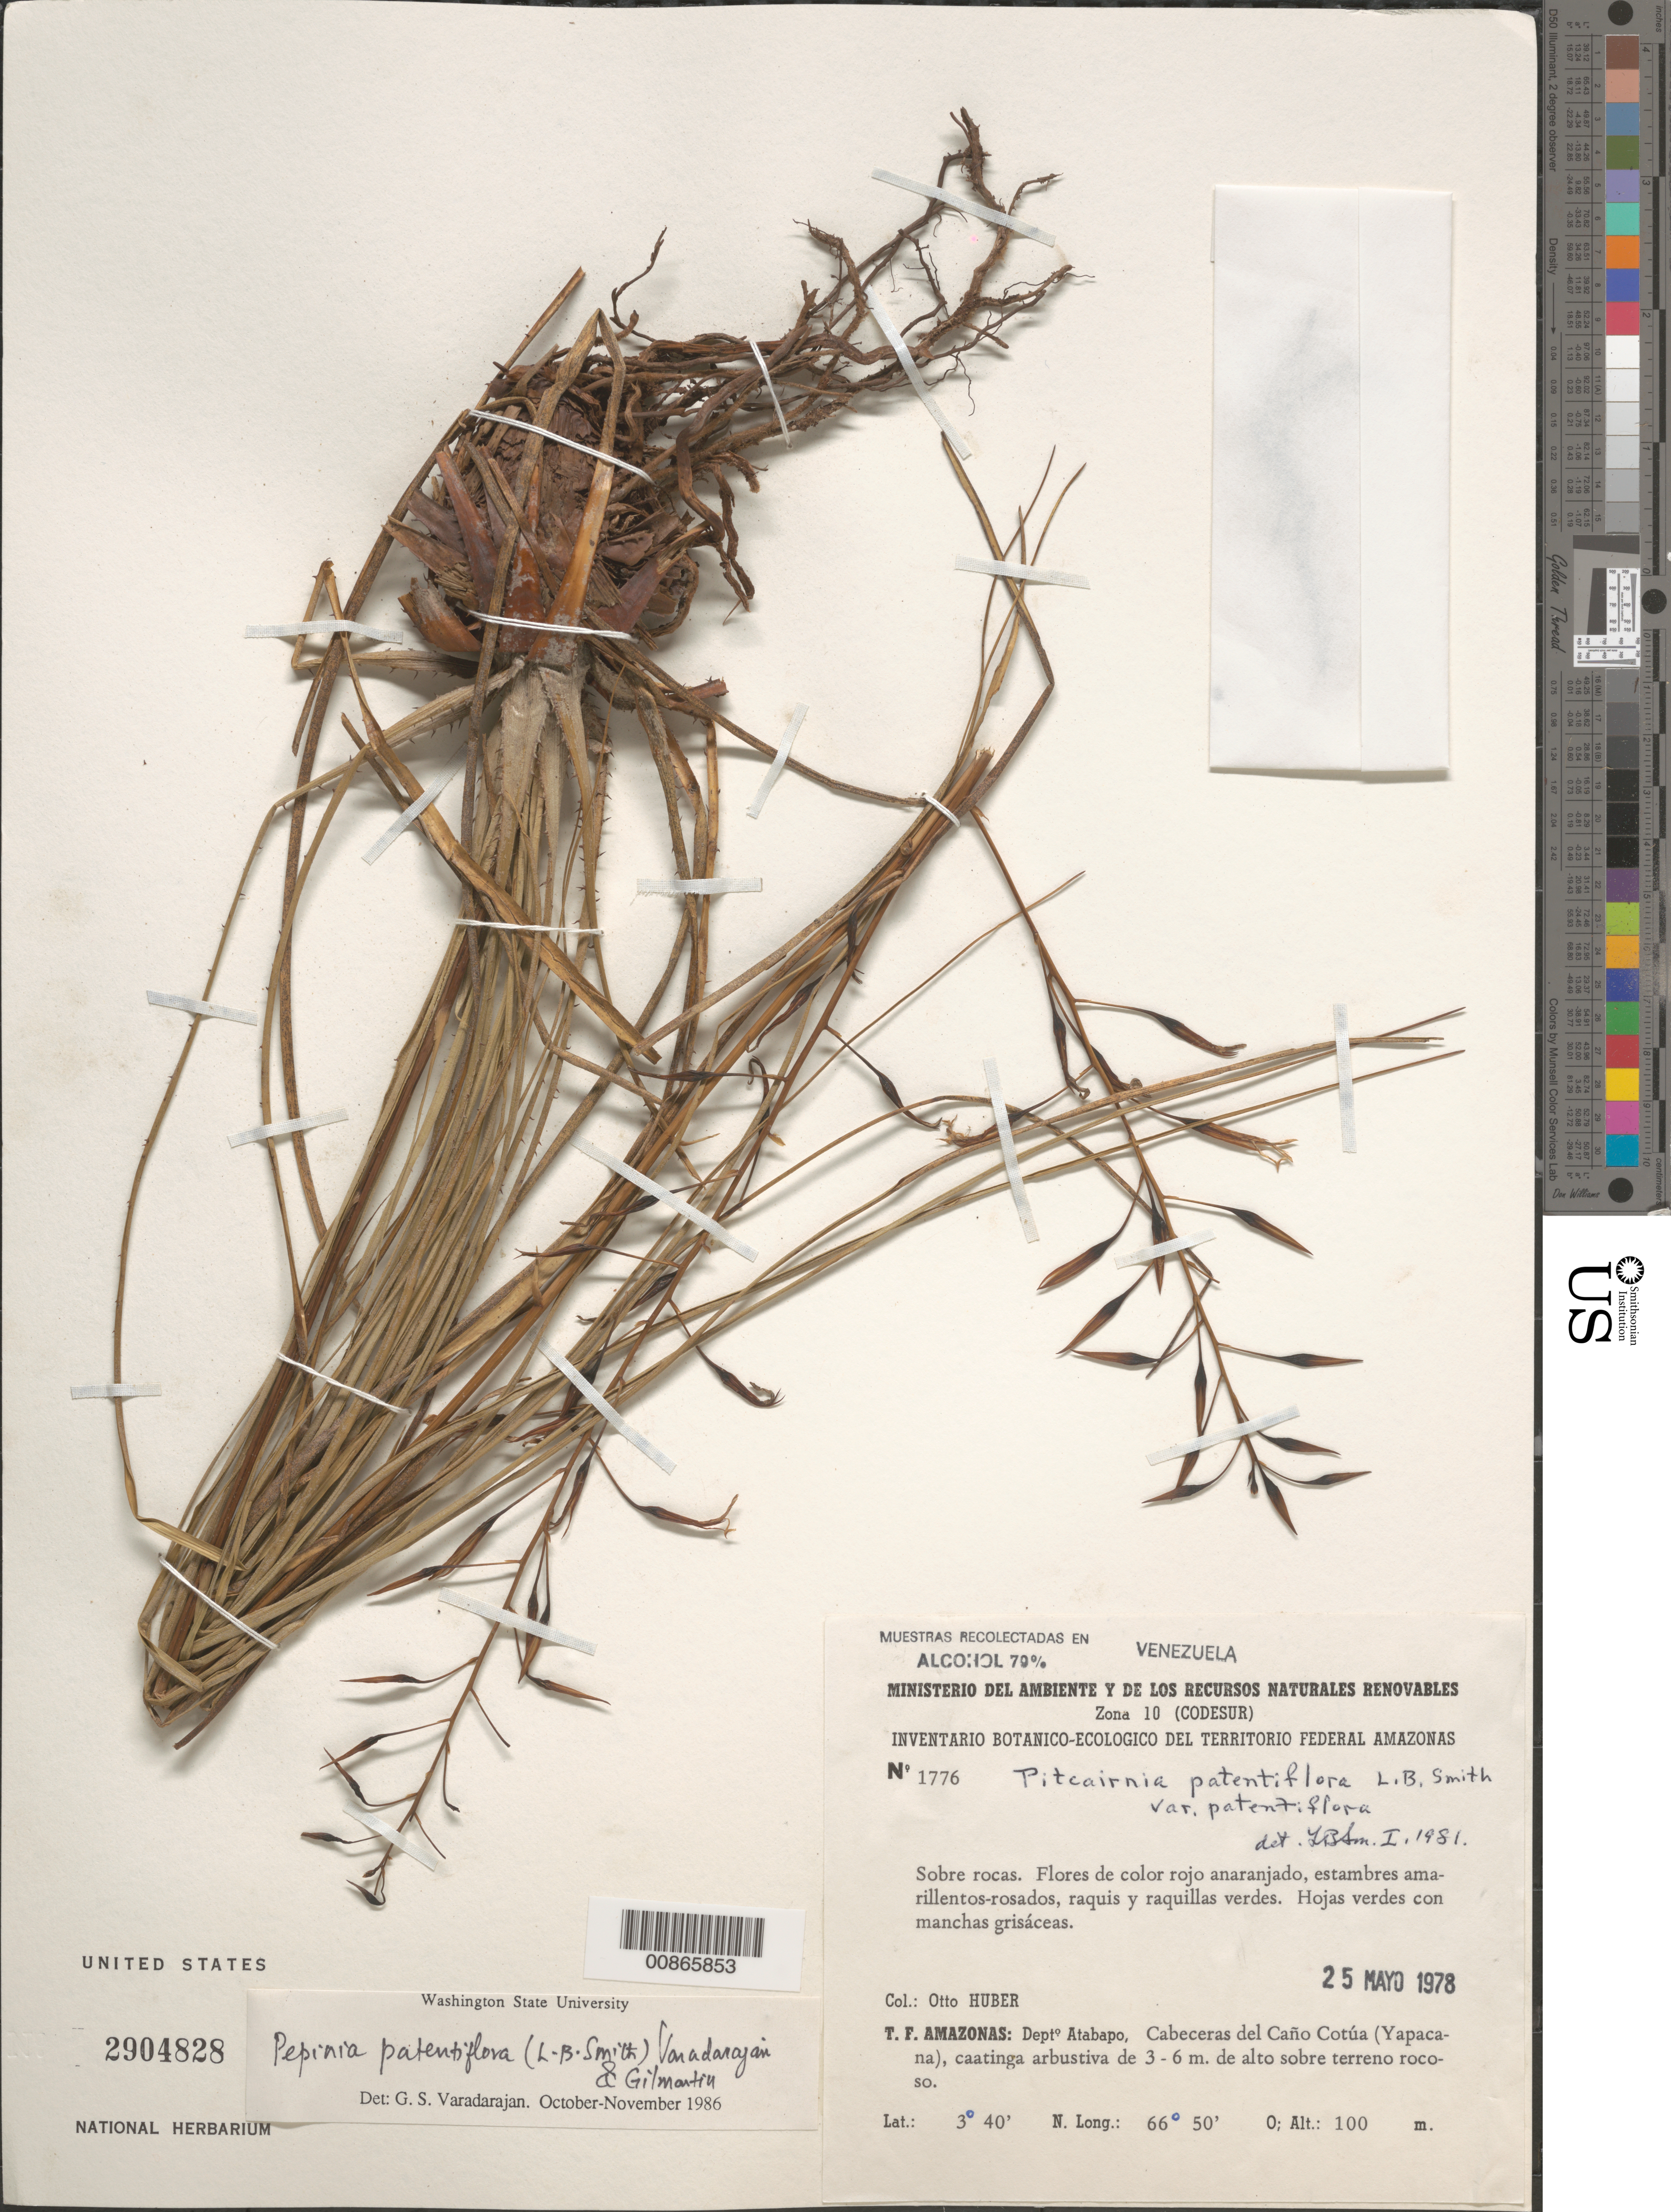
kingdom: Plantae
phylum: Tracheophyta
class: Liliopsida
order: Poales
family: Bromeliaceae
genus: Pitcairnia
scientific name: Pitcairnia patentiflora var. patentiflora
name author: L.B. Sm.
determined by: Smith, Lyman B., (US), NMNH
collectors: O. Huber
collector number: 1776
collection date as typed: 25-May-78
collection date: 1978-05-25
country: Venezuela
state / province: Amazonas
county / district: Atabapo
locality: Caño Cotúa (Yapacana)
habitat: Caatinga arbustiva de 3-6m de alto sobre terreno rocoso; sobre rocas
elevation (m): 100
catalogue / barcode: US 2904828